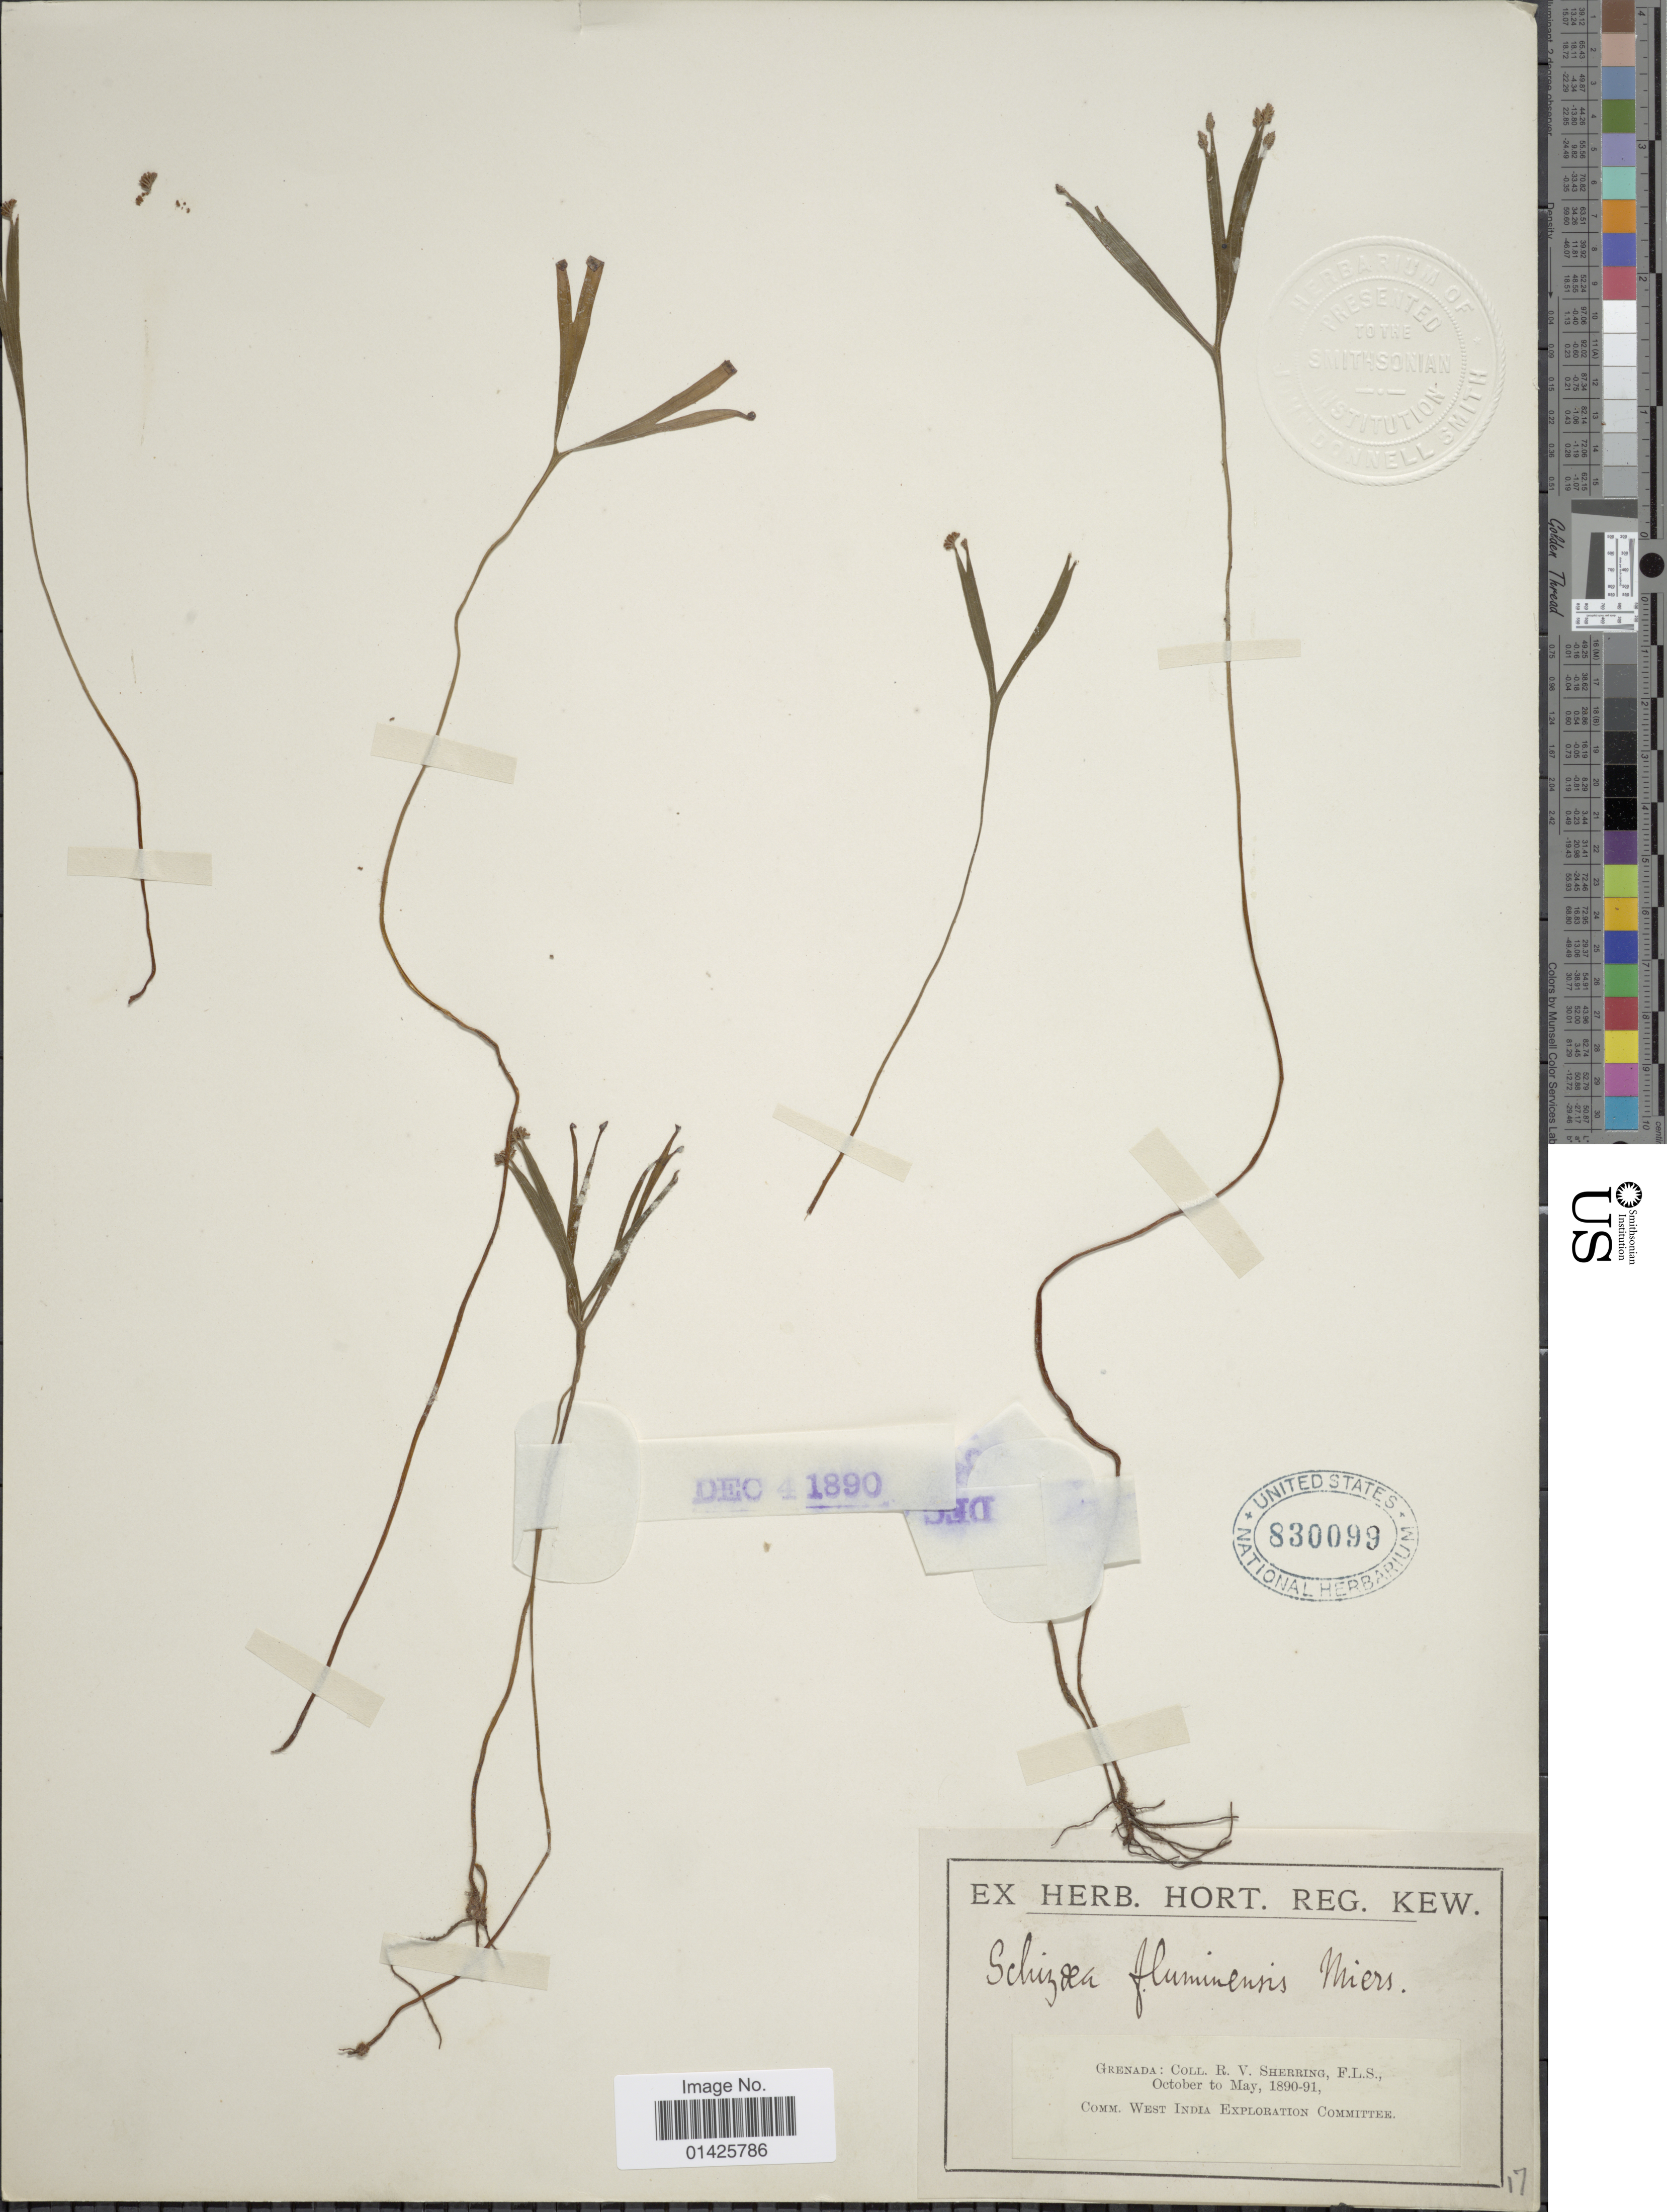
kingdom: Plantae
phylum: Tracheophyta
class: Polypodiopsida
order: Schizaeales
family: Schizaeaceae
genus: Schizaea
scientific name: Schizaea fluminensis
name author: Miers ex J.W. Sturm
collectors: R. Sherring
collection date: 1890-10/1891-05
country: Grenada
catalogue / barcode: US 830099